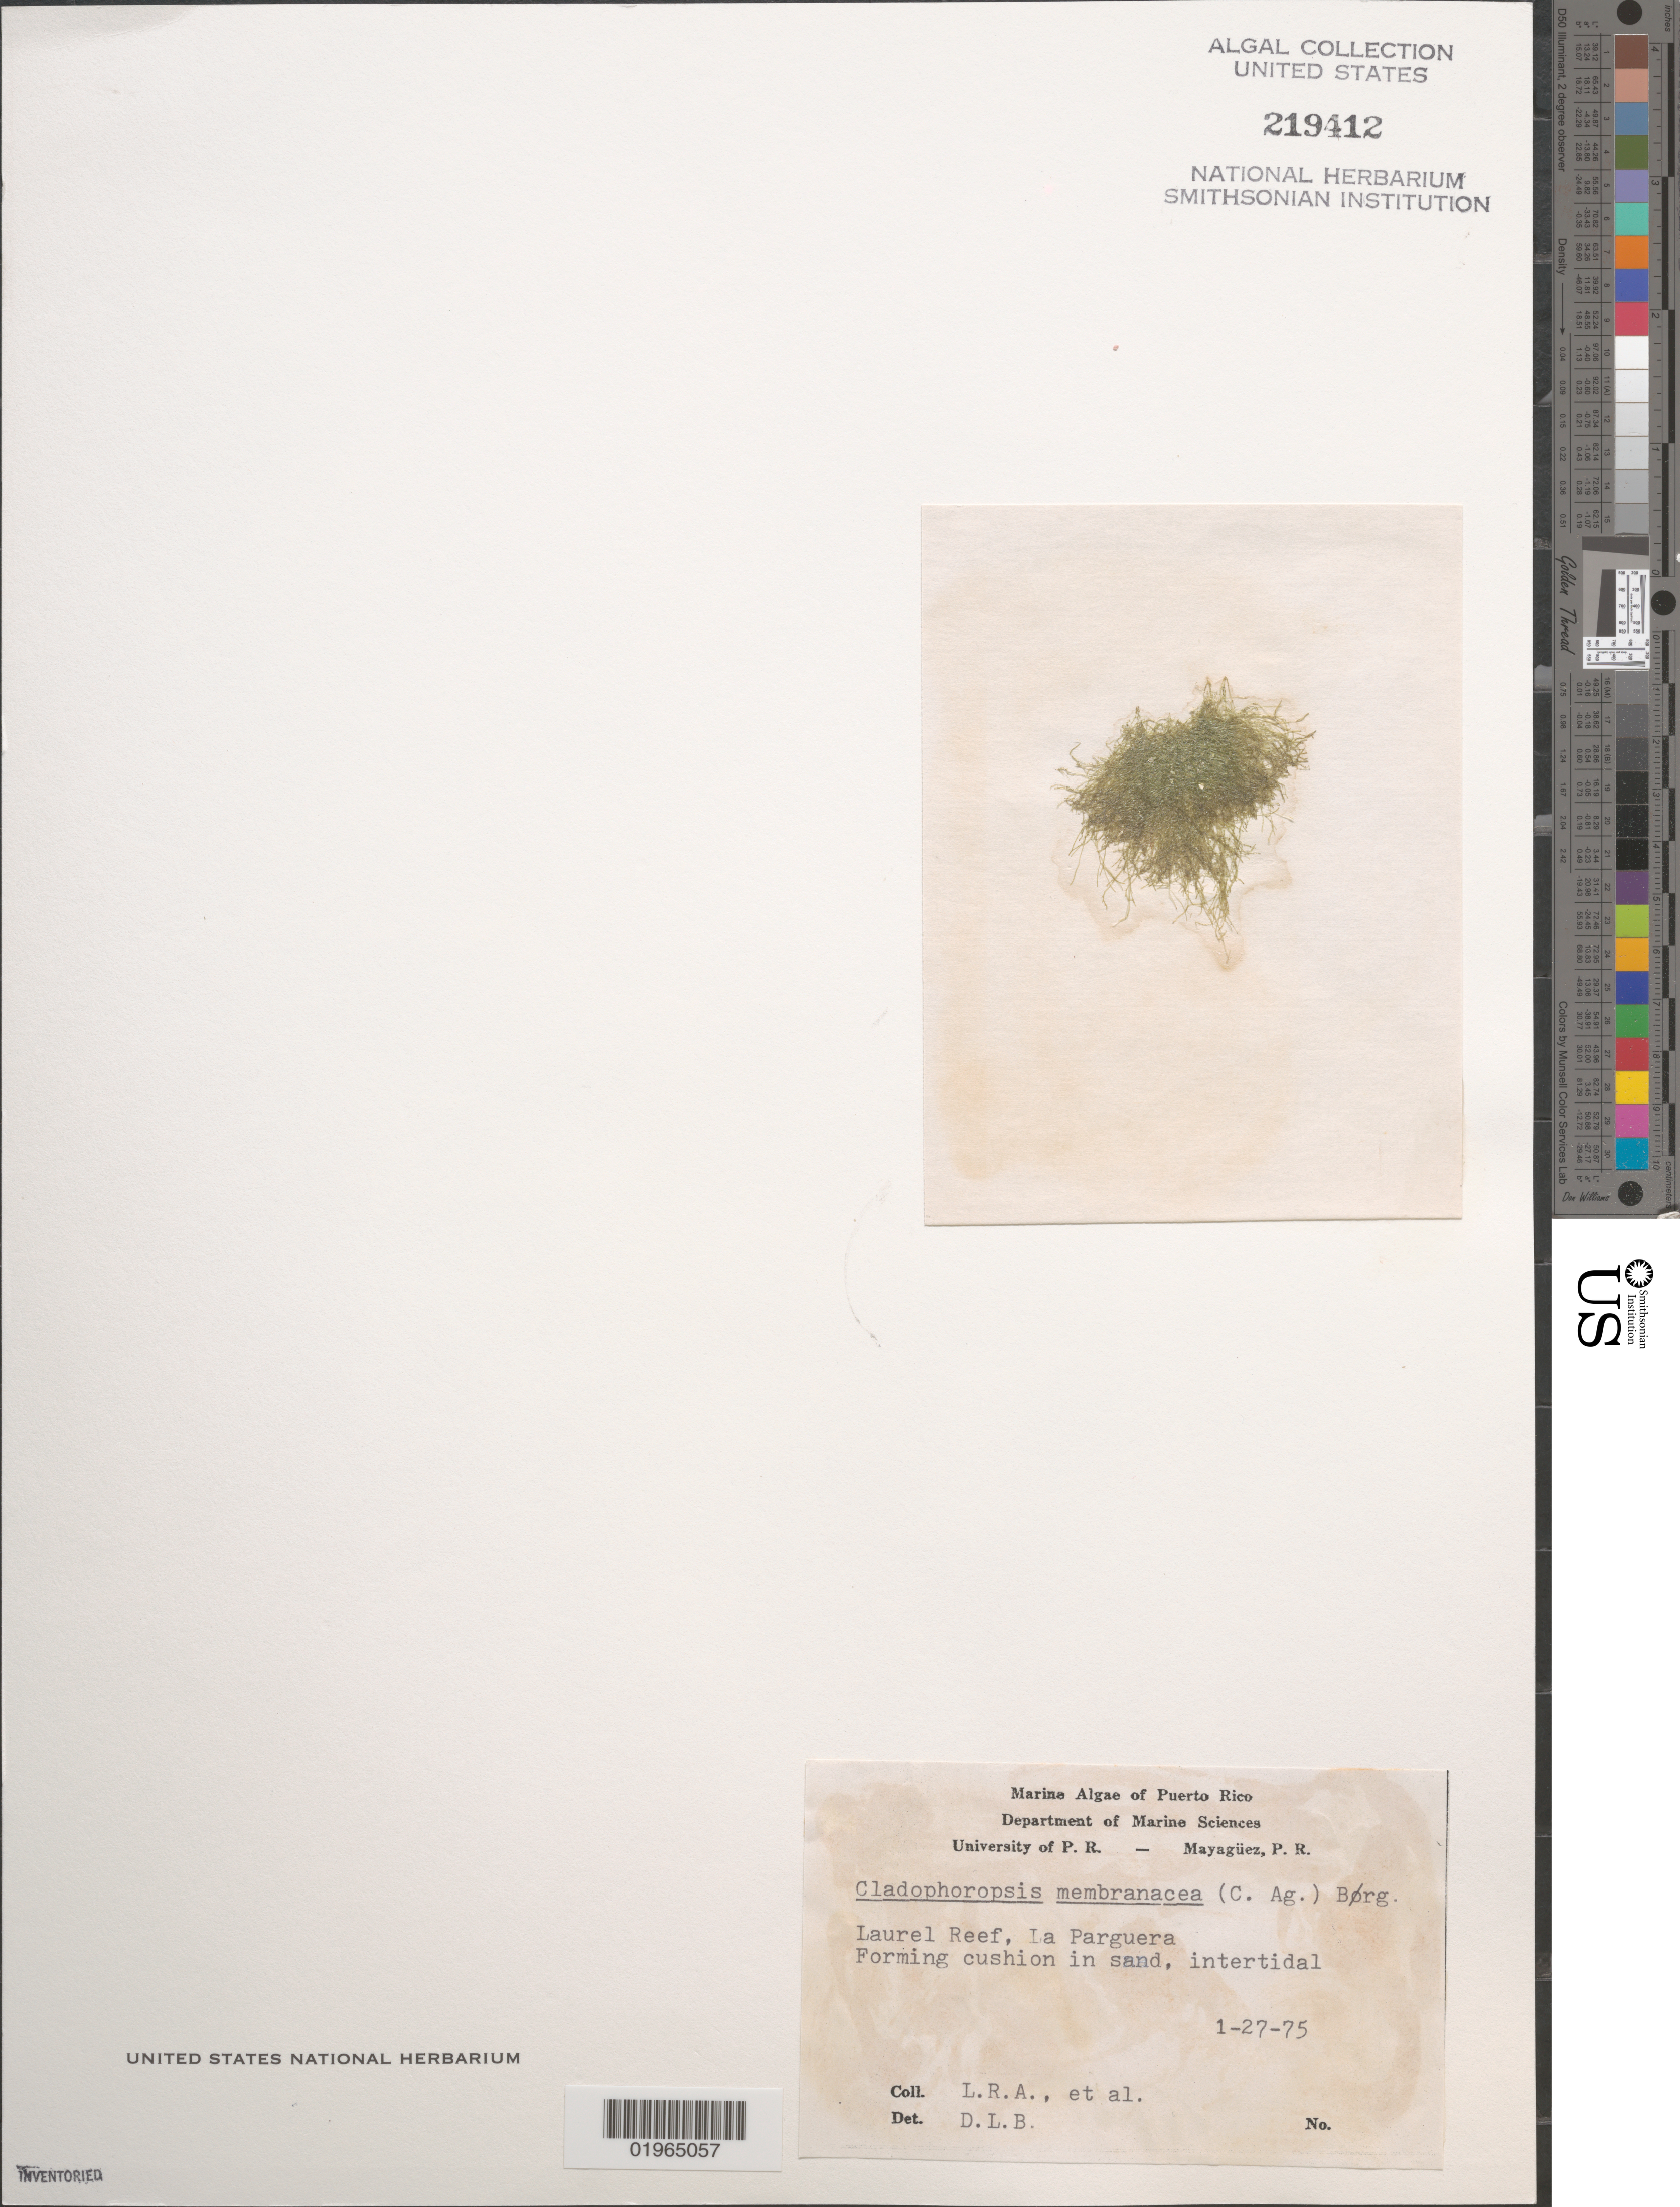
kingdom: Plantae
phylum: Chlorophyta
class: Ulvophyceae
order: Cladophorales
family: Cladophoraceae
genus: Cladophora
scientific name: Cladophora membranacea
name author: (C. Agardh) Kütz.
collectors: L. R. A. & et al.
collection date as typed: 14 Mar 75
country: Puerto Rico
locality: Laurel Reef, La Parguera.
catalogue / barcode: US 219412